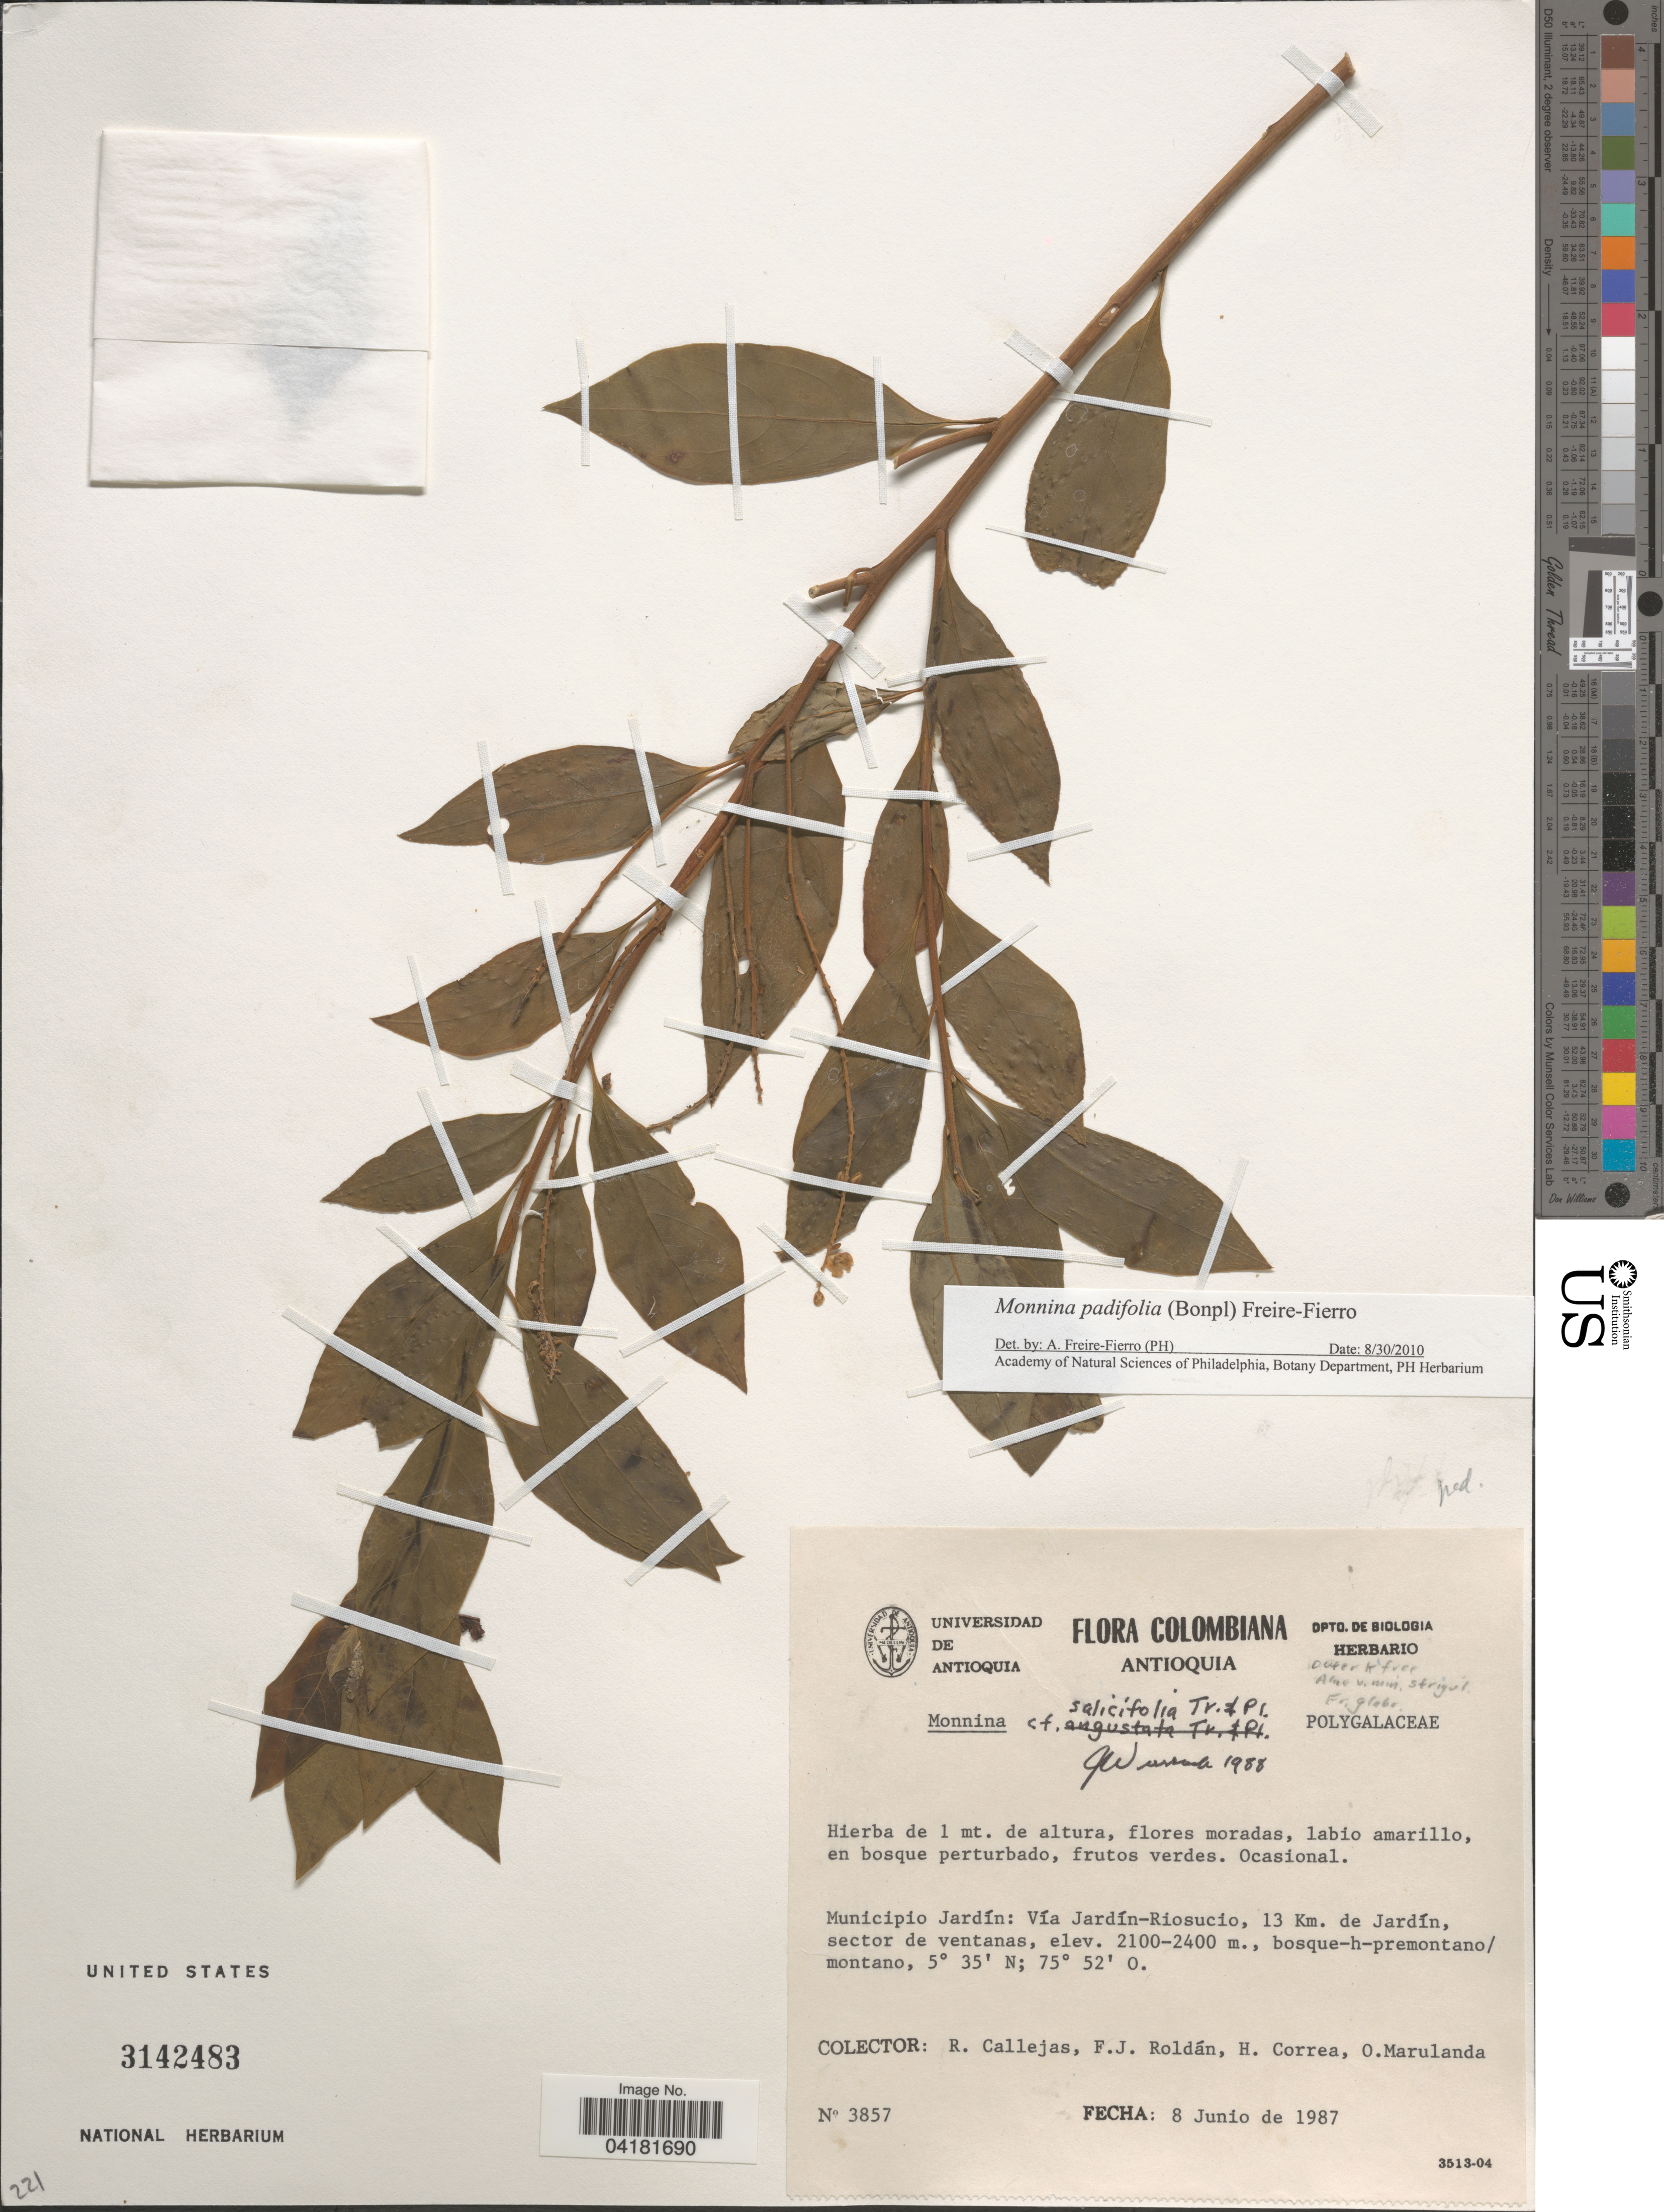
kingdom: Plantae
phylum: Tracheophyta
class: Magnoliopsida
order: Fabales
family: Polygalaceae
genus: Monnina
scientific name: Monnina padifolia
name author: (Bonpl.) Freire-Fierro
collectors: R. Callejas, F. J. Roldán, H. Correa & O. Marulanda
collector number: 3857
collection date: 1987-06-08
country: Colombia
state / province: Antioquia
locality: Municipio Jardín: Vía Jardín-Riosucio, 13 Km. de Jardín, sector de ventanas.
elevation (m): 2100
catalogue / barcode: US 3142483